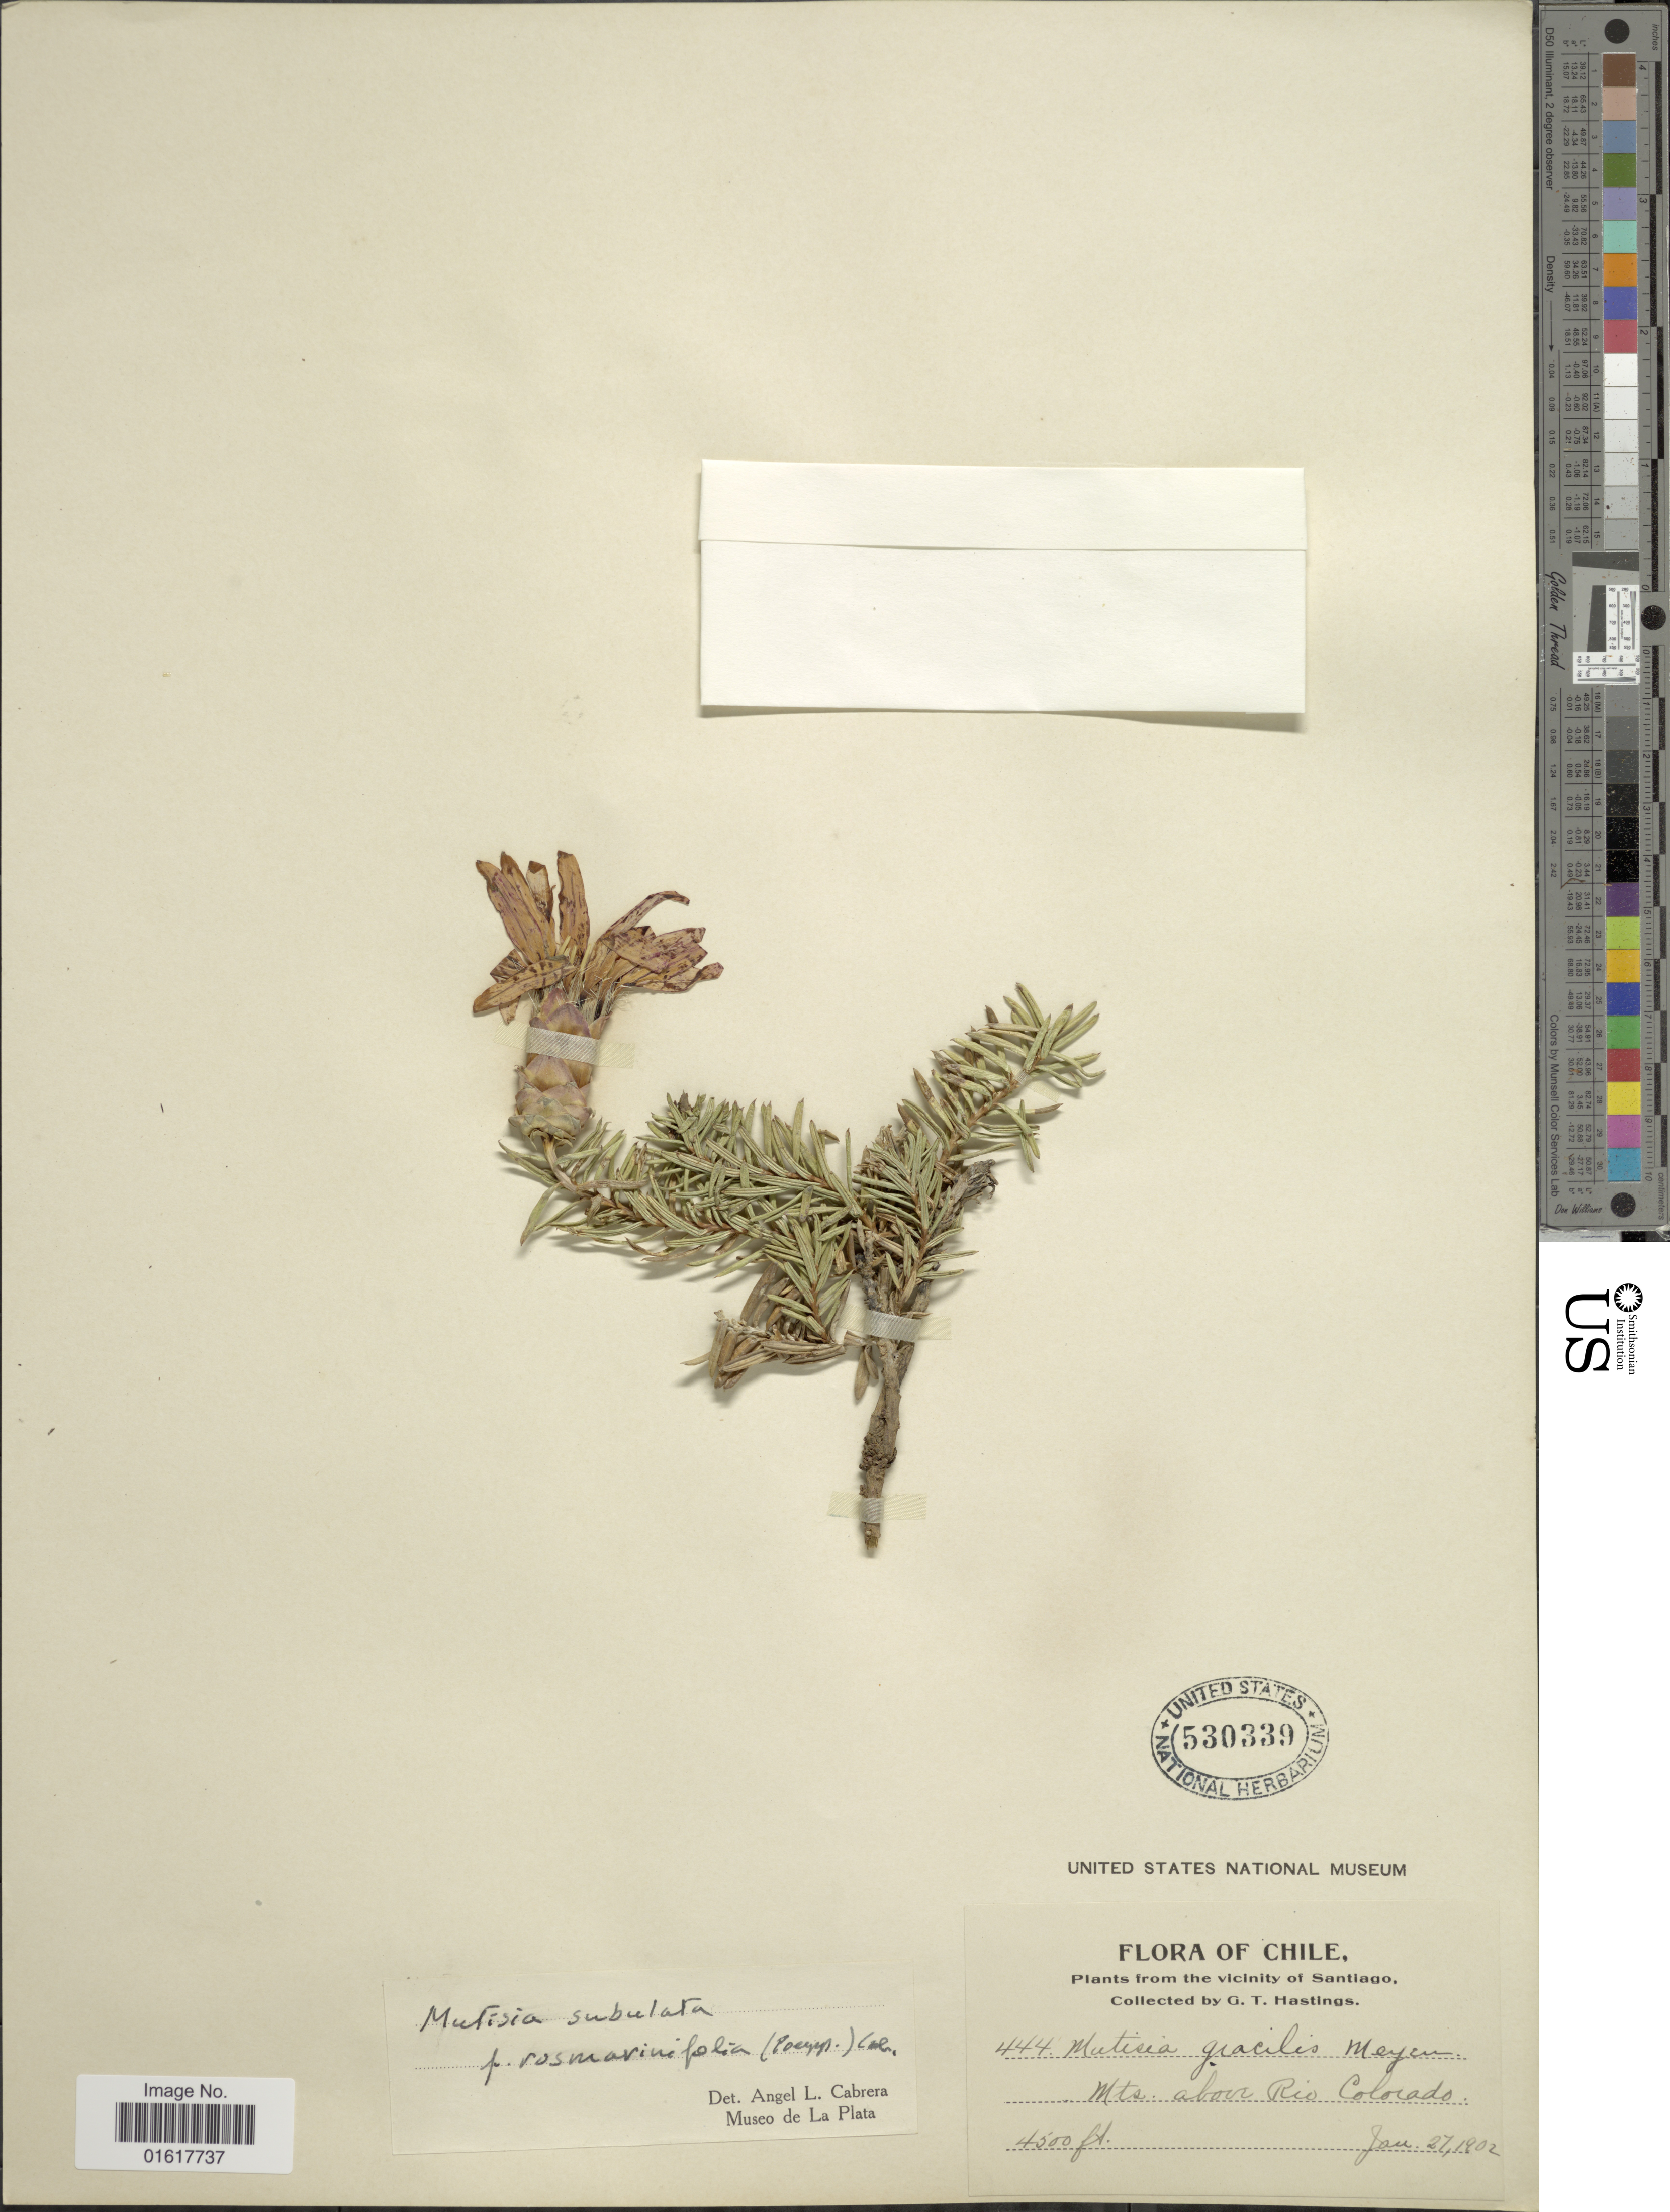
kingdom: Plantae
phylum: Tracheophyta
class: Magnoliopsida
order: Asterales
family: Asteraceae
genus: Mutisia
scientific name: Mutisia subulata f. rosmarinifolia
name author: (Poepp. & Endl.) Cabrera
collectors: G. Hastings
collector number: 444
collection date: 1902-01-27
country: Chile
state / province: Región Metropolitana (RM)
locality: Vicinity of Santiago. Mts. above Rio Colorado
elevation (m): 1372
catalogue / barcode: US 530339